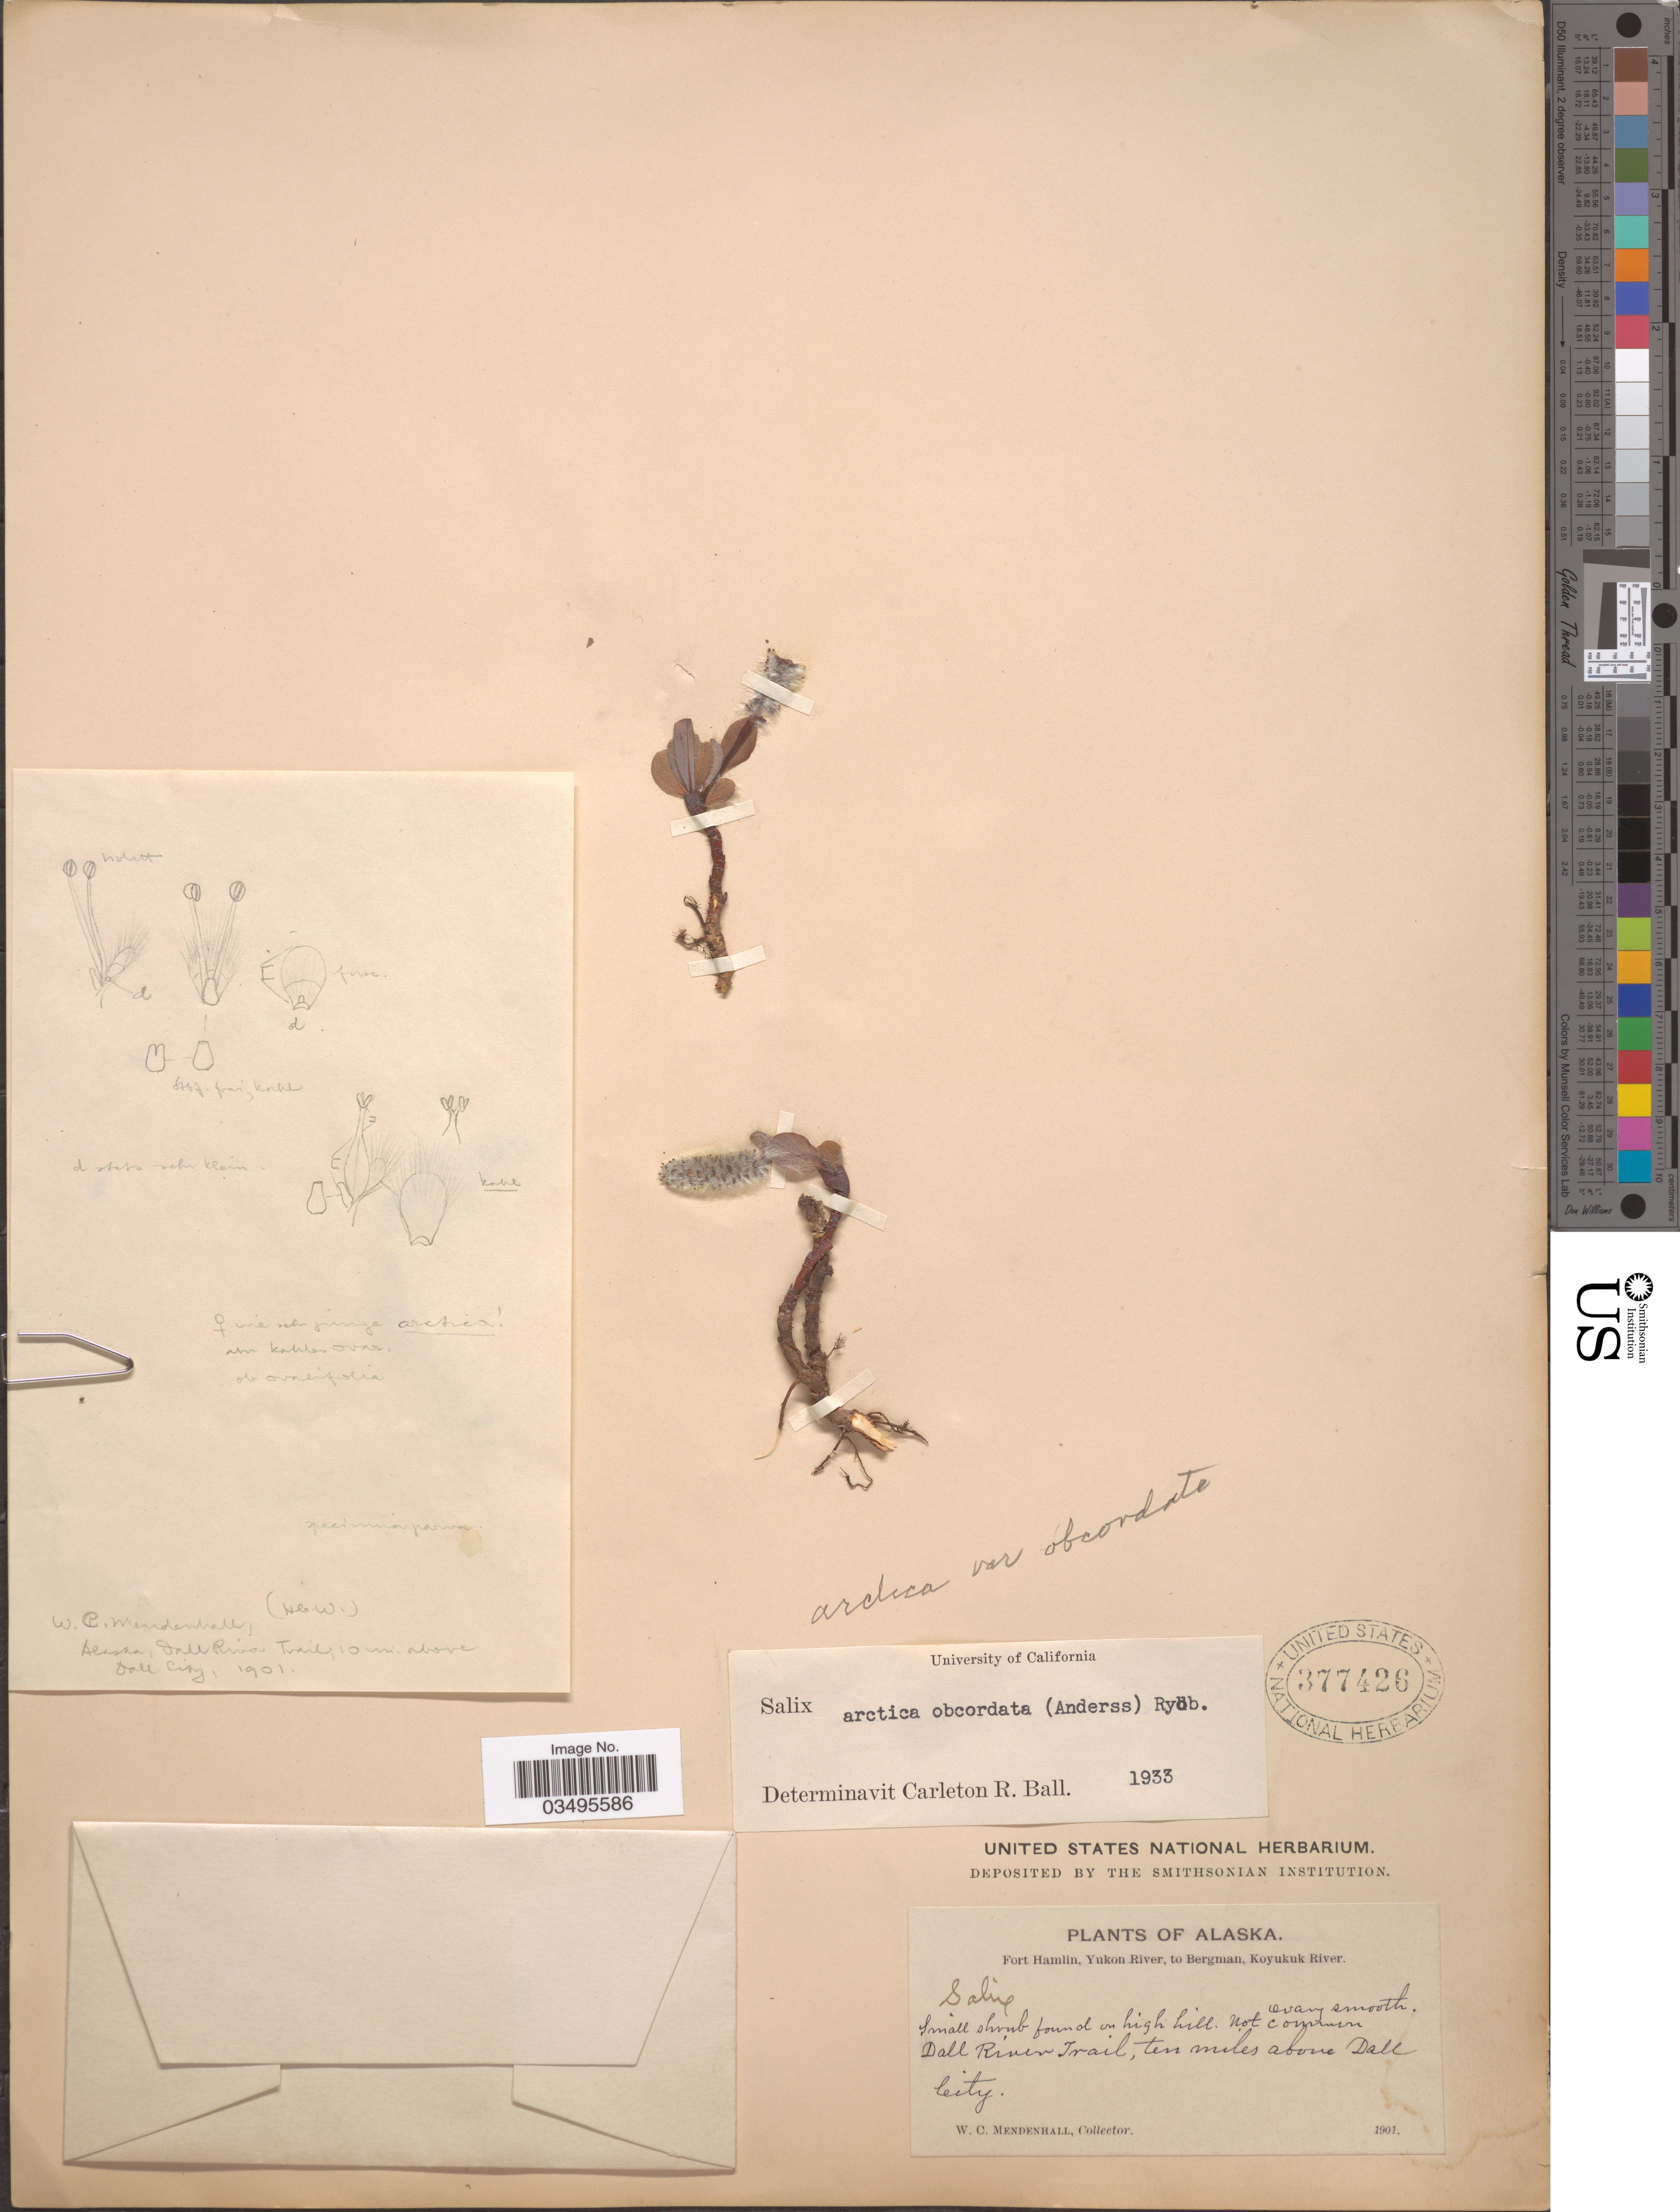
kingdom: Plantae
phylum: Tracheophyta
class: Magnoliopsida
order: Malpighiales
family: Salicaceae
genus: Salix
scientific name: Salix arctica var. obcordata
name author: (Andersson) Rydb.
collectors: W. Mendenhall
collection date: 1901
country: United States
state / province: Alaska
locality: Fort Hamlin, Yukon River, to Bergman, Koyukuk River. Dall River Trail, ten miles above Dall City.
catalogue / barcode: US 377426